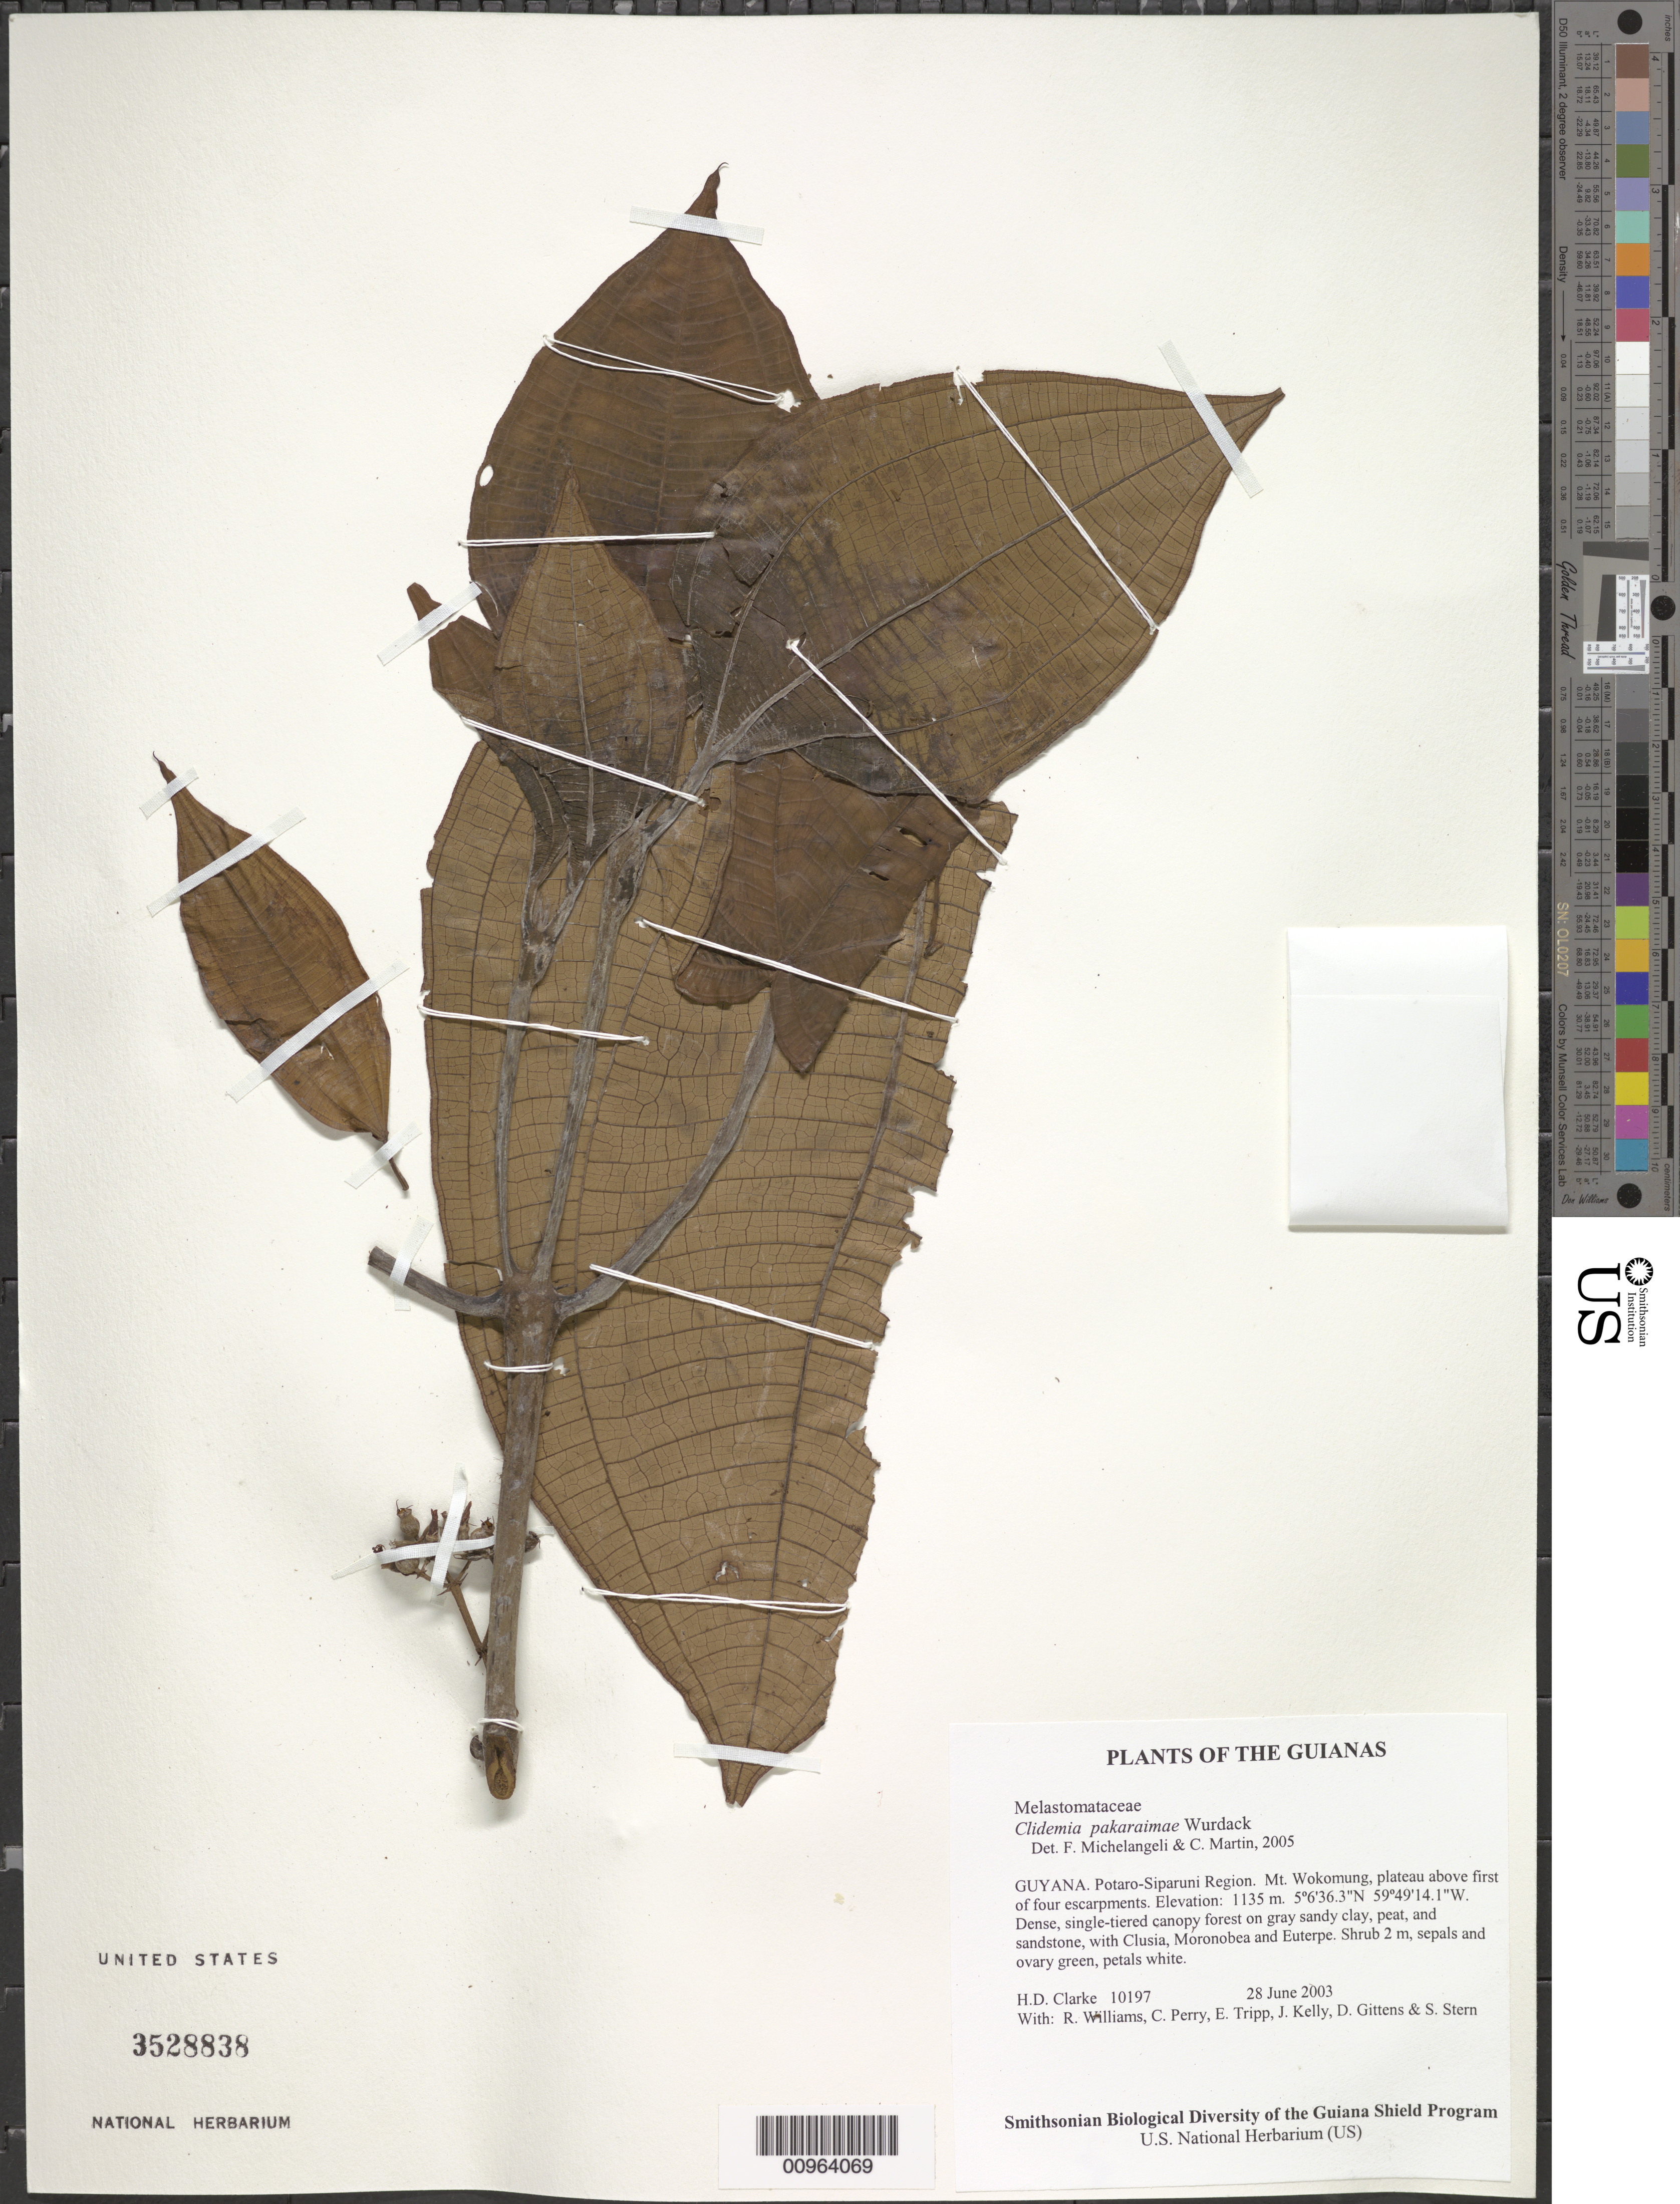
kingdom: Plantae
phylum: Tracheophyta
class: Magnoliopsida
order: Myrtales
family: Melastomataceae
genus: Clidemia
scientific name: Clidemia pakaraimae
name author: Wurdack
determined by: Michelangeli, F. A.; Martin, C.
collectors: H. D. Clarke, R. Williams, C. Perry, E. Tripp, J. Kelly, D. Gittens & S. R. Stern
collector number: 10197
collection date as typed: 28 June 2003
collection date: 2003-06-28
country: Guyana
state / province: Potaro-Siparuni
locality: Mt. Wokomung, plateau above first of four escarpments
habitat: Dense, single-tiered canopy forest on gray sandy clay, peat, and sandstone, with Clusia, Moronobea and Euterpe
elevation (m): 1135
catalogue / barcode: US 3528838